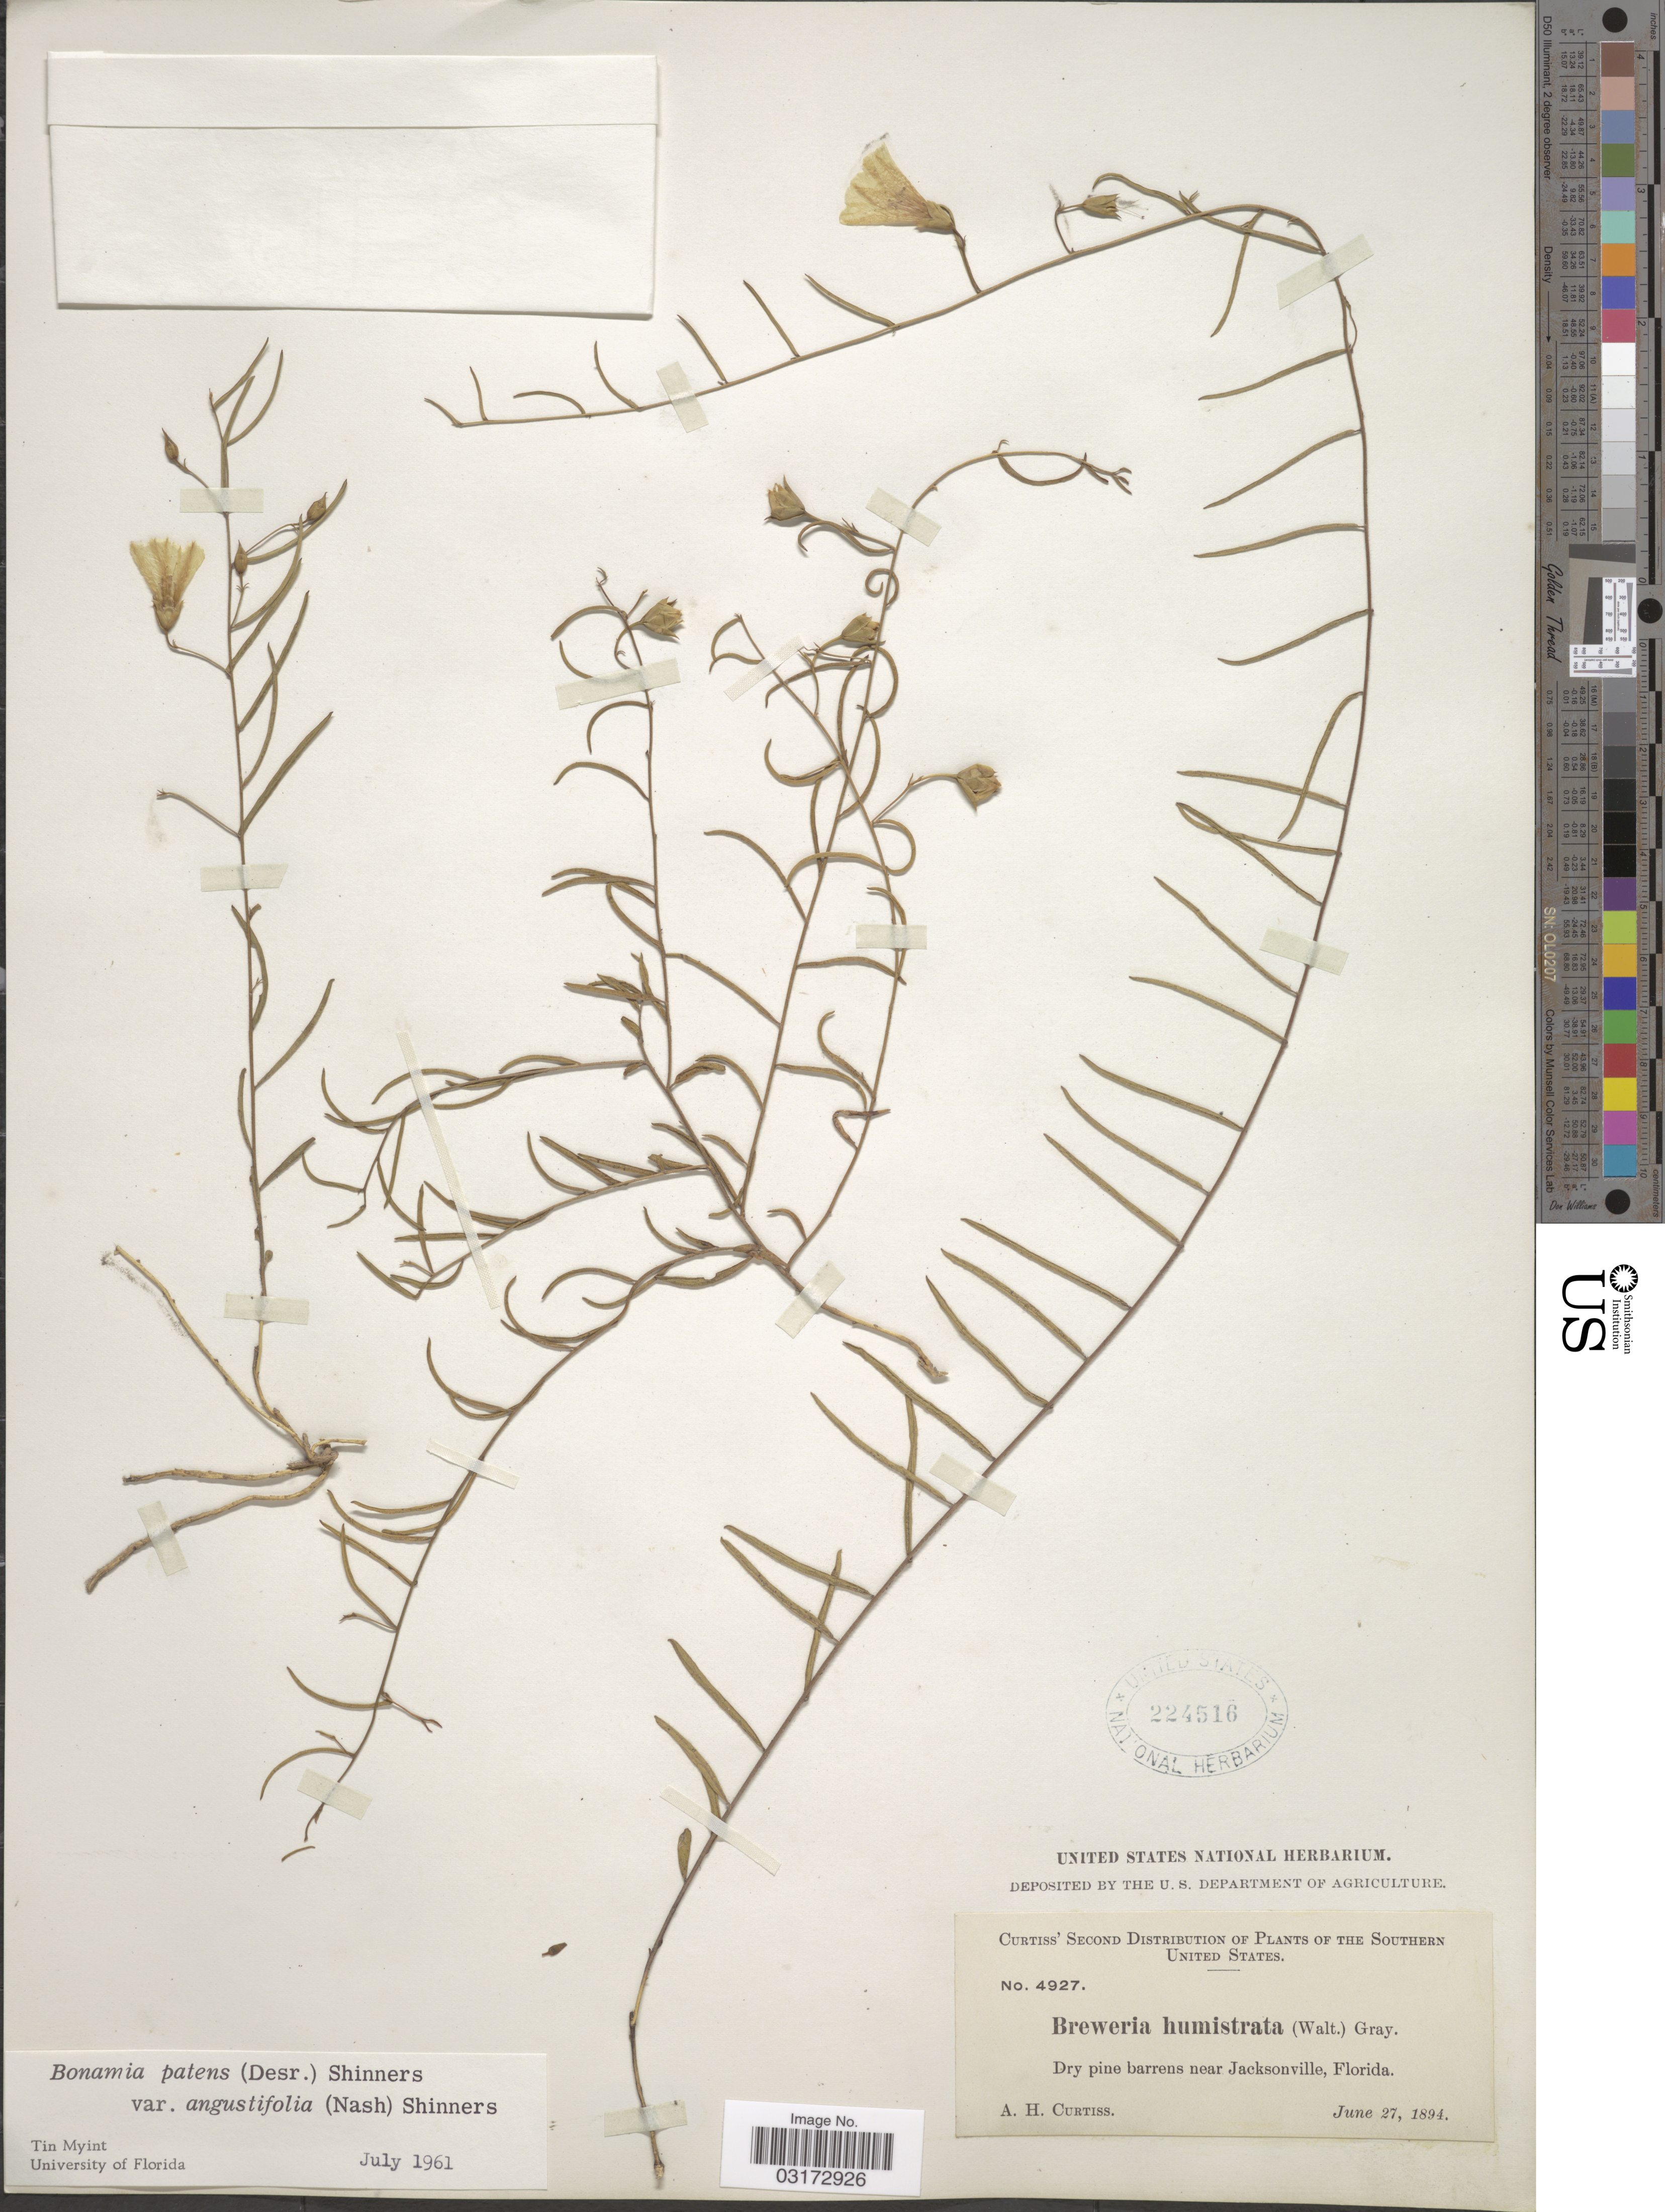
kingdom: Plantae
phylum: Tracheophyta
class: Magnoliopsida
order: Solanales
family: Convolvulaceae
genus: Stylisma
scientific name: Stylisma angustifolia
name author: (Nash) House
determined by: Strong, Mark T., (BOT), Smithsonian Institution - National Museum of Natural History (UNITED STATES)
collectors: A. H. Curtiss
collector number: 4927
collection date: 1894-06-27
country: United States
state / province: Florida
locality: The Southern United States, near Jacksonville.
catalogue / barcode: US 224516